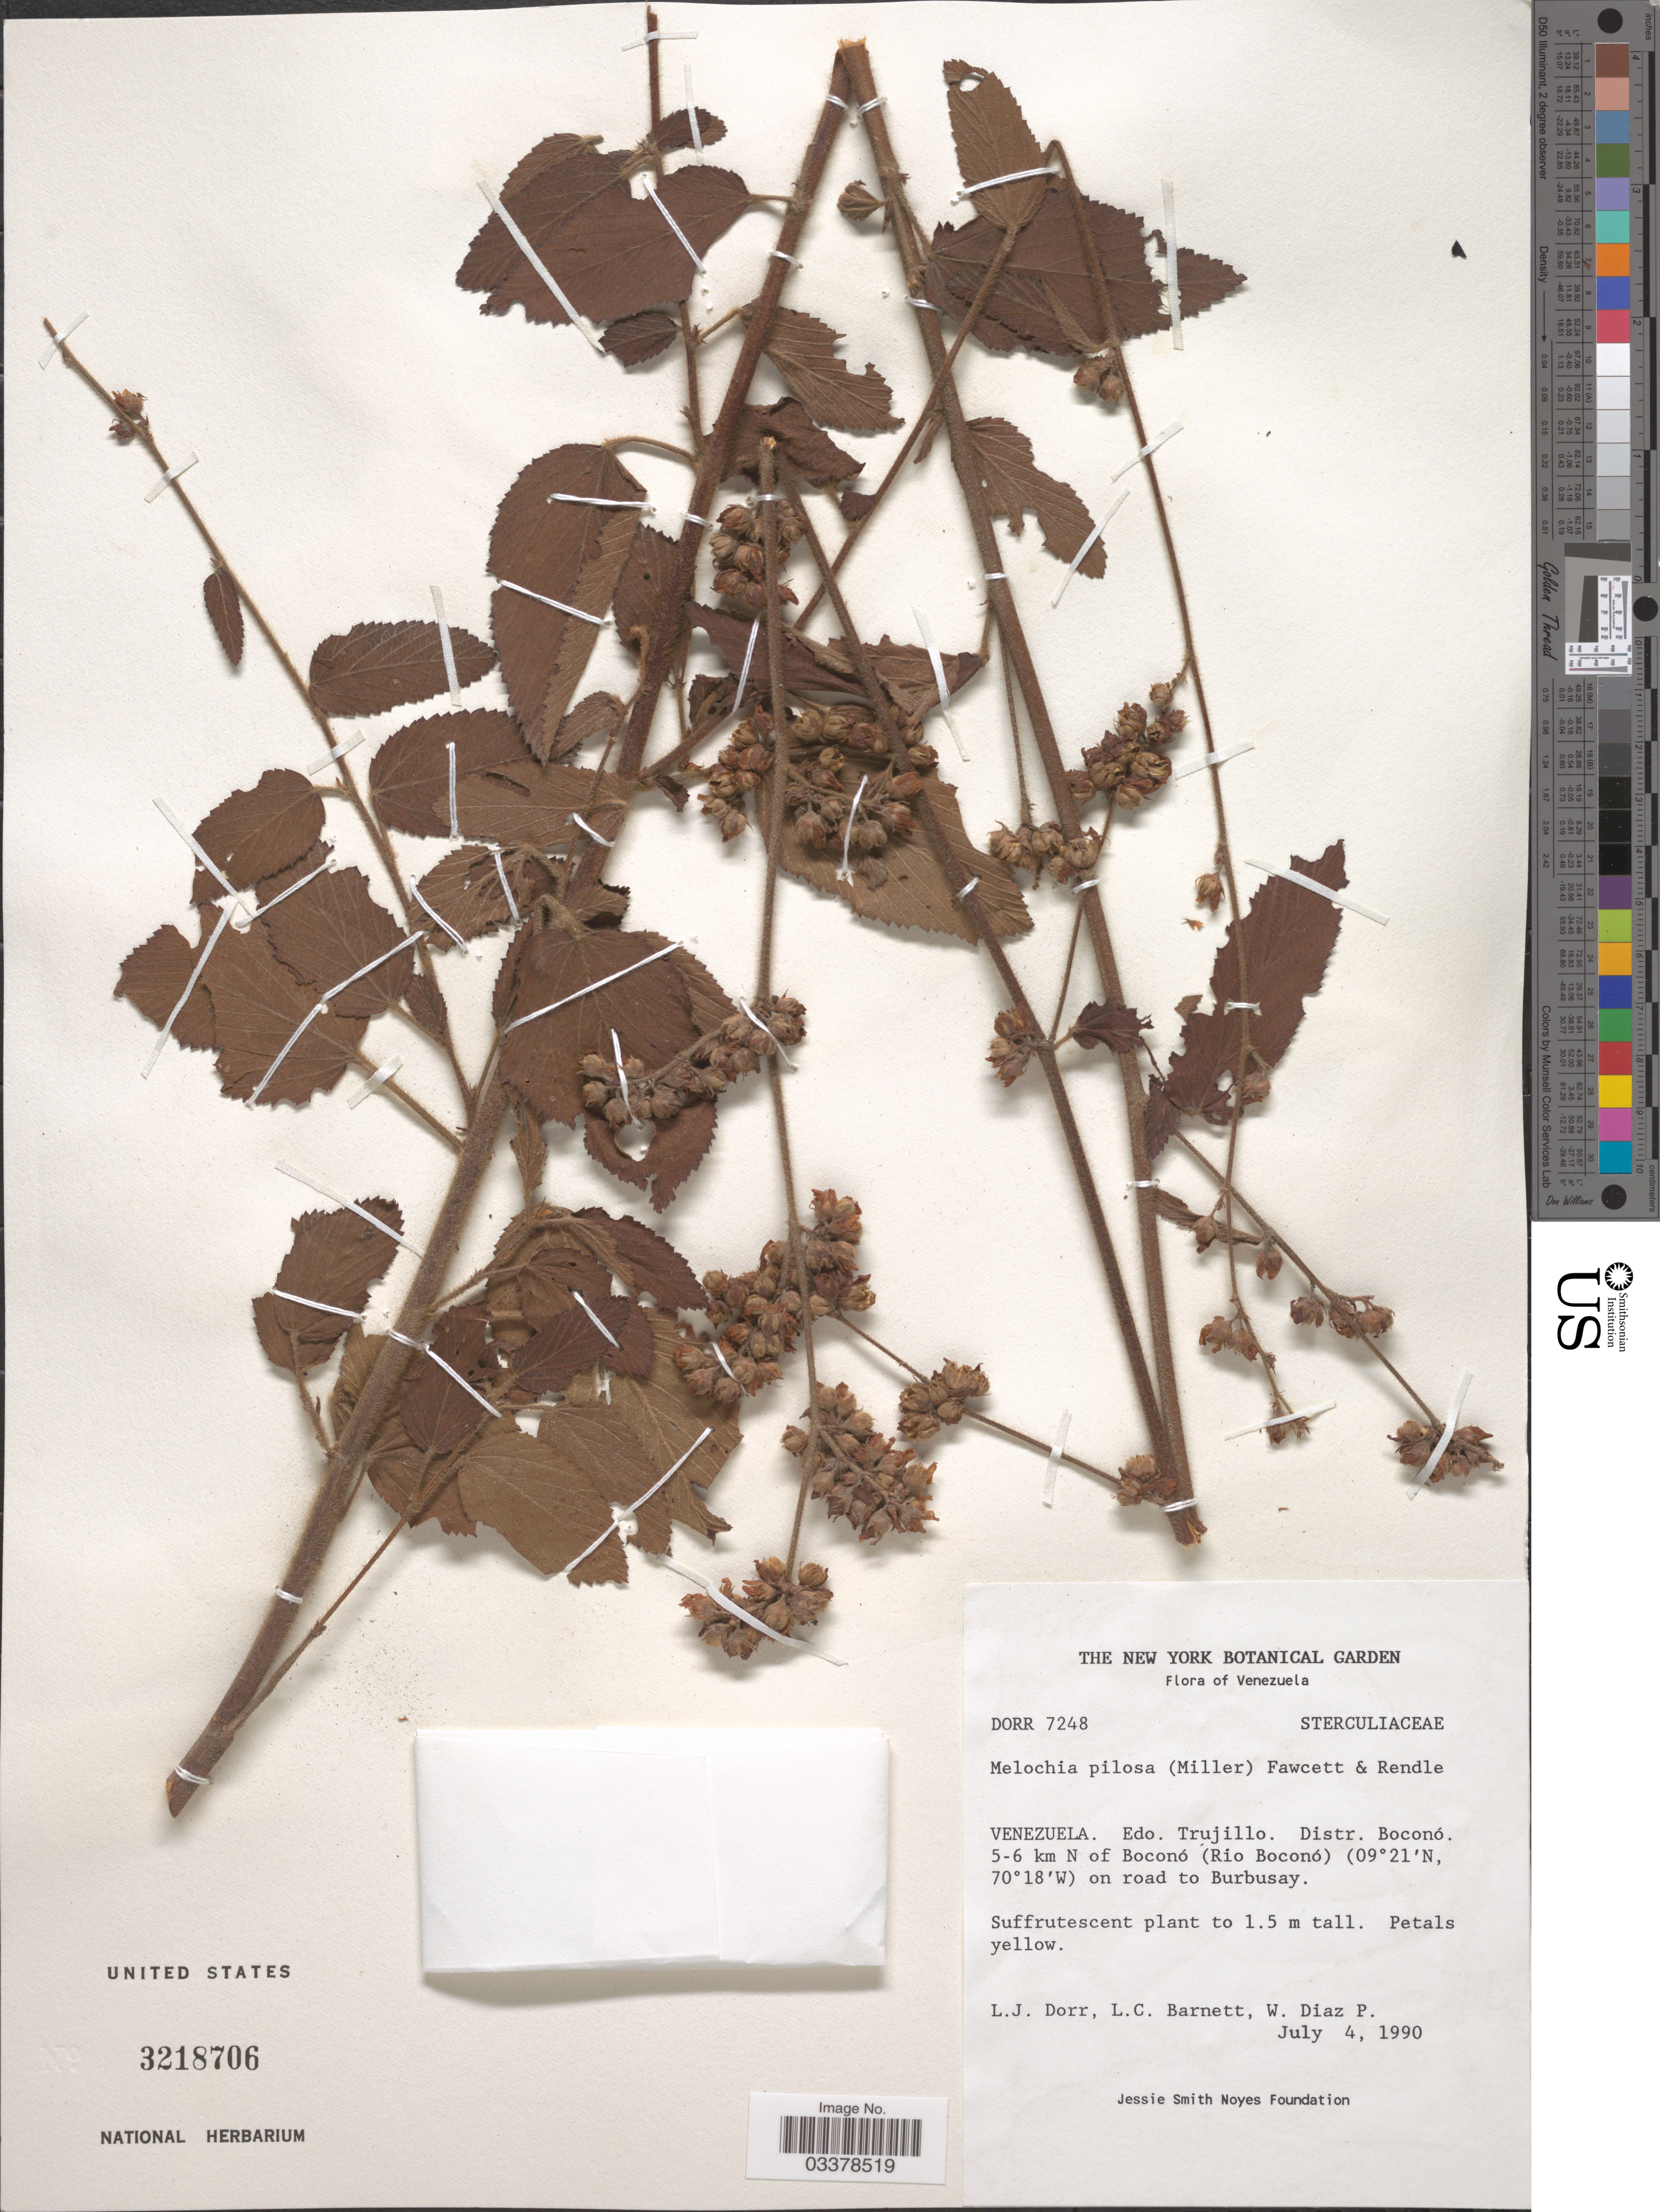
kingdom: Plantae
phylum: Tracheophyta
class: Magnoliopsida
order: Malvales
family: Malvaceae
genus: Melochia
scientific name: Melochia pilosa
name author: (Mill.) Fawc. & Rendle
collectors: L. J. Dorr, L. C. Barnett & W. Díaz P.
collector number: Dorr 7248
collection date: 1990-07-04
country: Venezuela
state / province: Trujillo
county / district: Boconó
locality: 5-6 km N of Boconó (Rio Boconó) on road to Burbusay.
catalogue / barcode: US 3218706